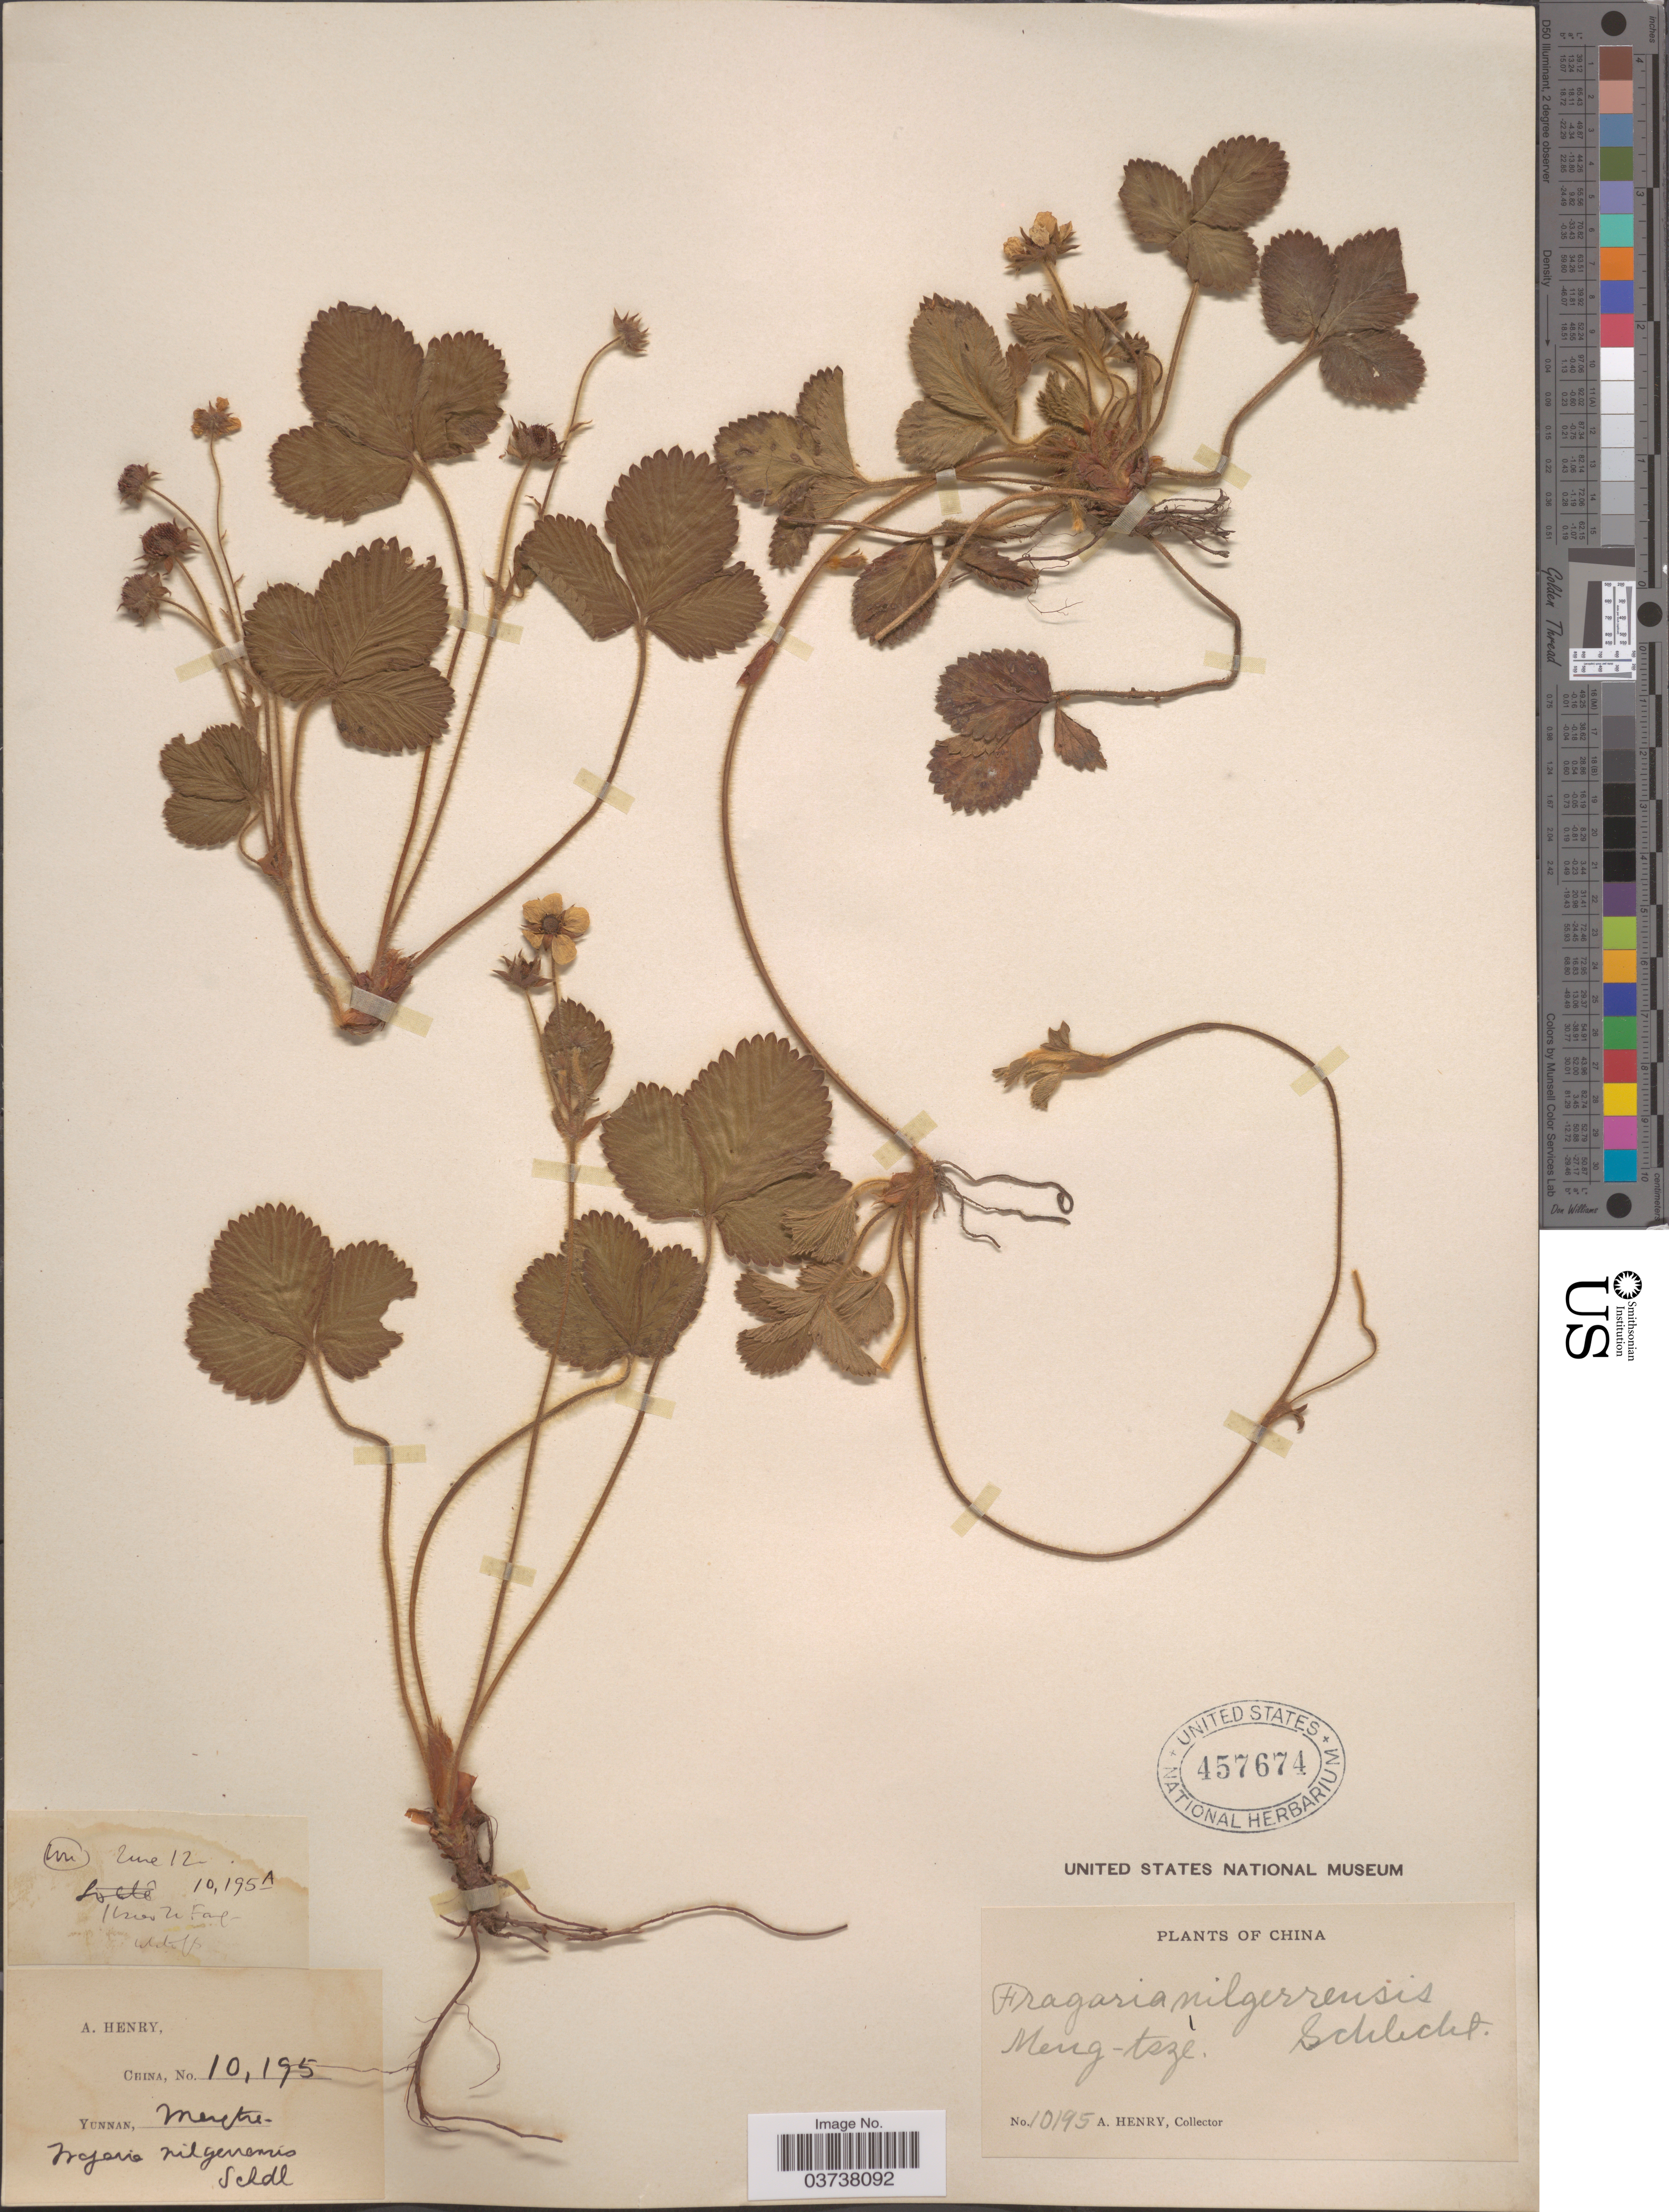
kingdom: Plantae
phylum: Tracheophyta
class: Magnoliopsida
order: Rosales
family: Rosaceae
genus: Fragaria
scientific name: Fragaria nilgerrensis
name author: Schltdl. ex J. Gay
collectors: A. Henry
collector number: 10195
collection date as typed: Transcribed d/m/y: /6/12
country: China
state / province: Yunnan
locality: Meng-tszè.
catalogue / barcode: US 457674